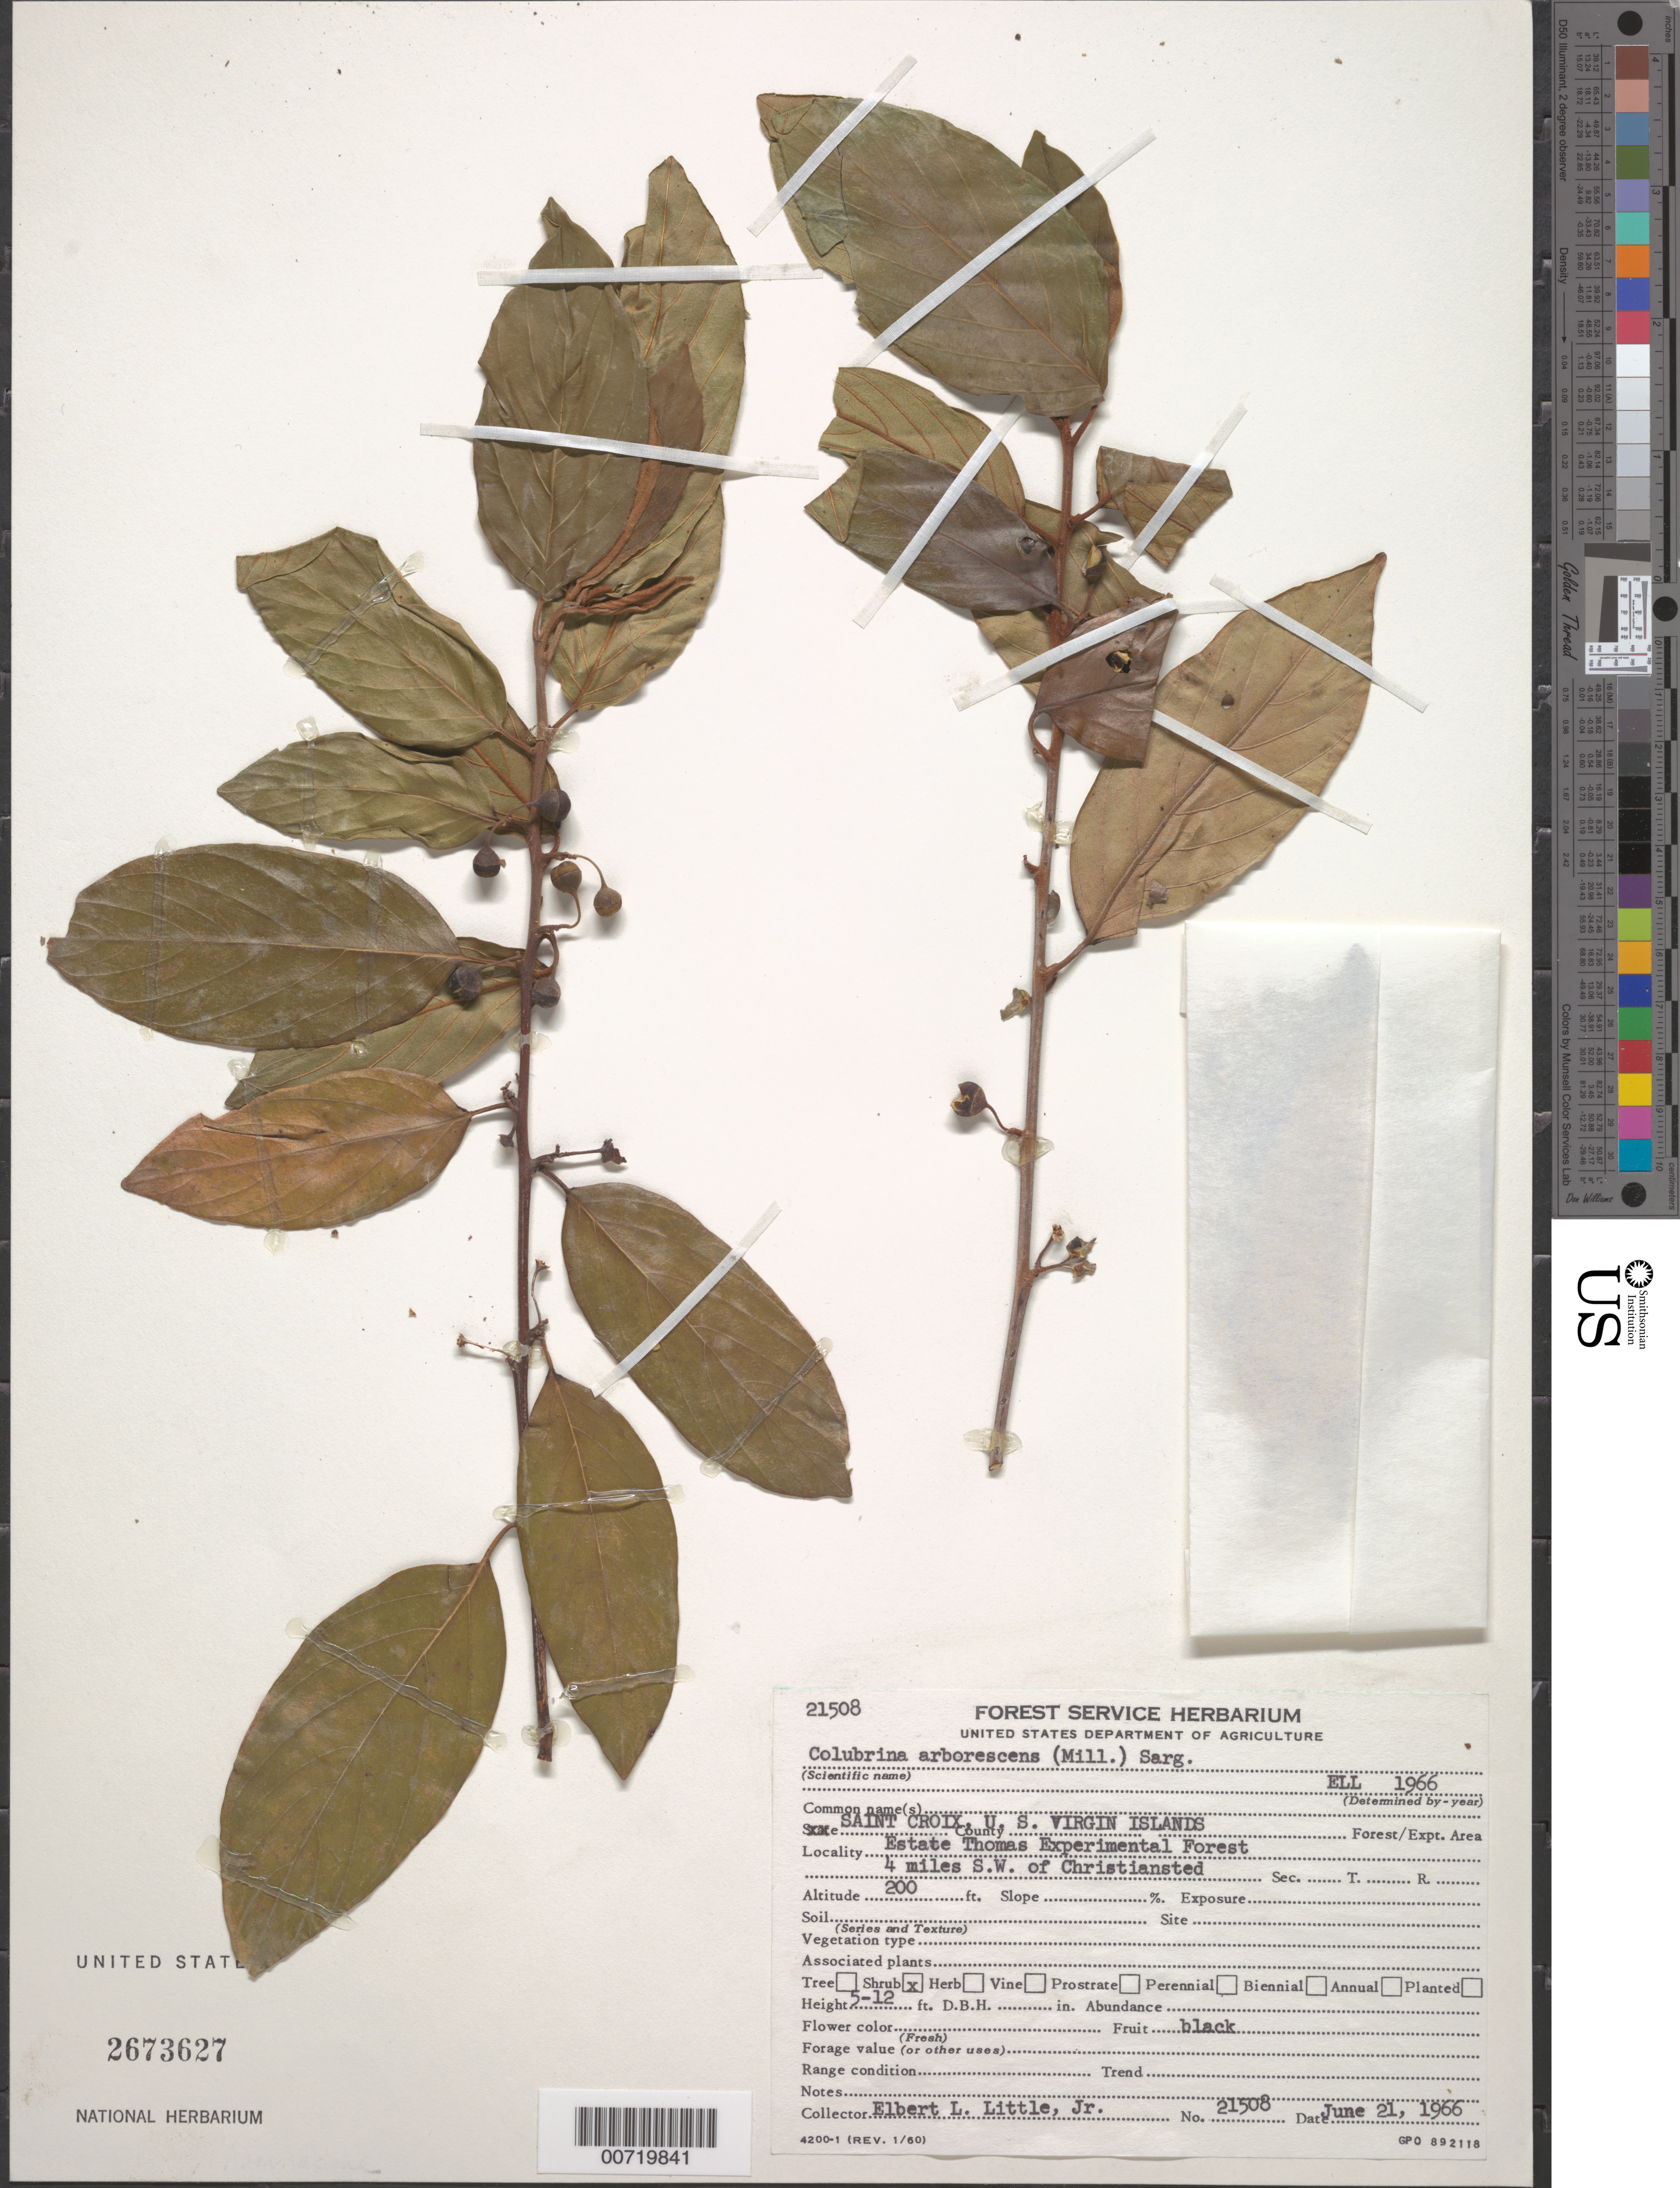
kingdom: Plantae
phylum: Tracheophyta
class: Magnoliopsida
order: Rosales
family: Rhamnaceae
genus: Colubrina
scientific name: Colubrina arborescens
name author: (Mill.) Sarg.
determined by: Little, Elbert L., Jr., (FSSR), United States Department of Agriculture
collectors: E. L. Little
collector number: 21508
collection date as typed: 21 Jun 1966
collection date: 1966-06-21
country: U.S. Virgin Islands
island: St. Croix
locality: Christiansted, 4 mi SW of; Estate Thomas Exp. Forest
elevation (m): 61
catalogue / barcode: US 2673627